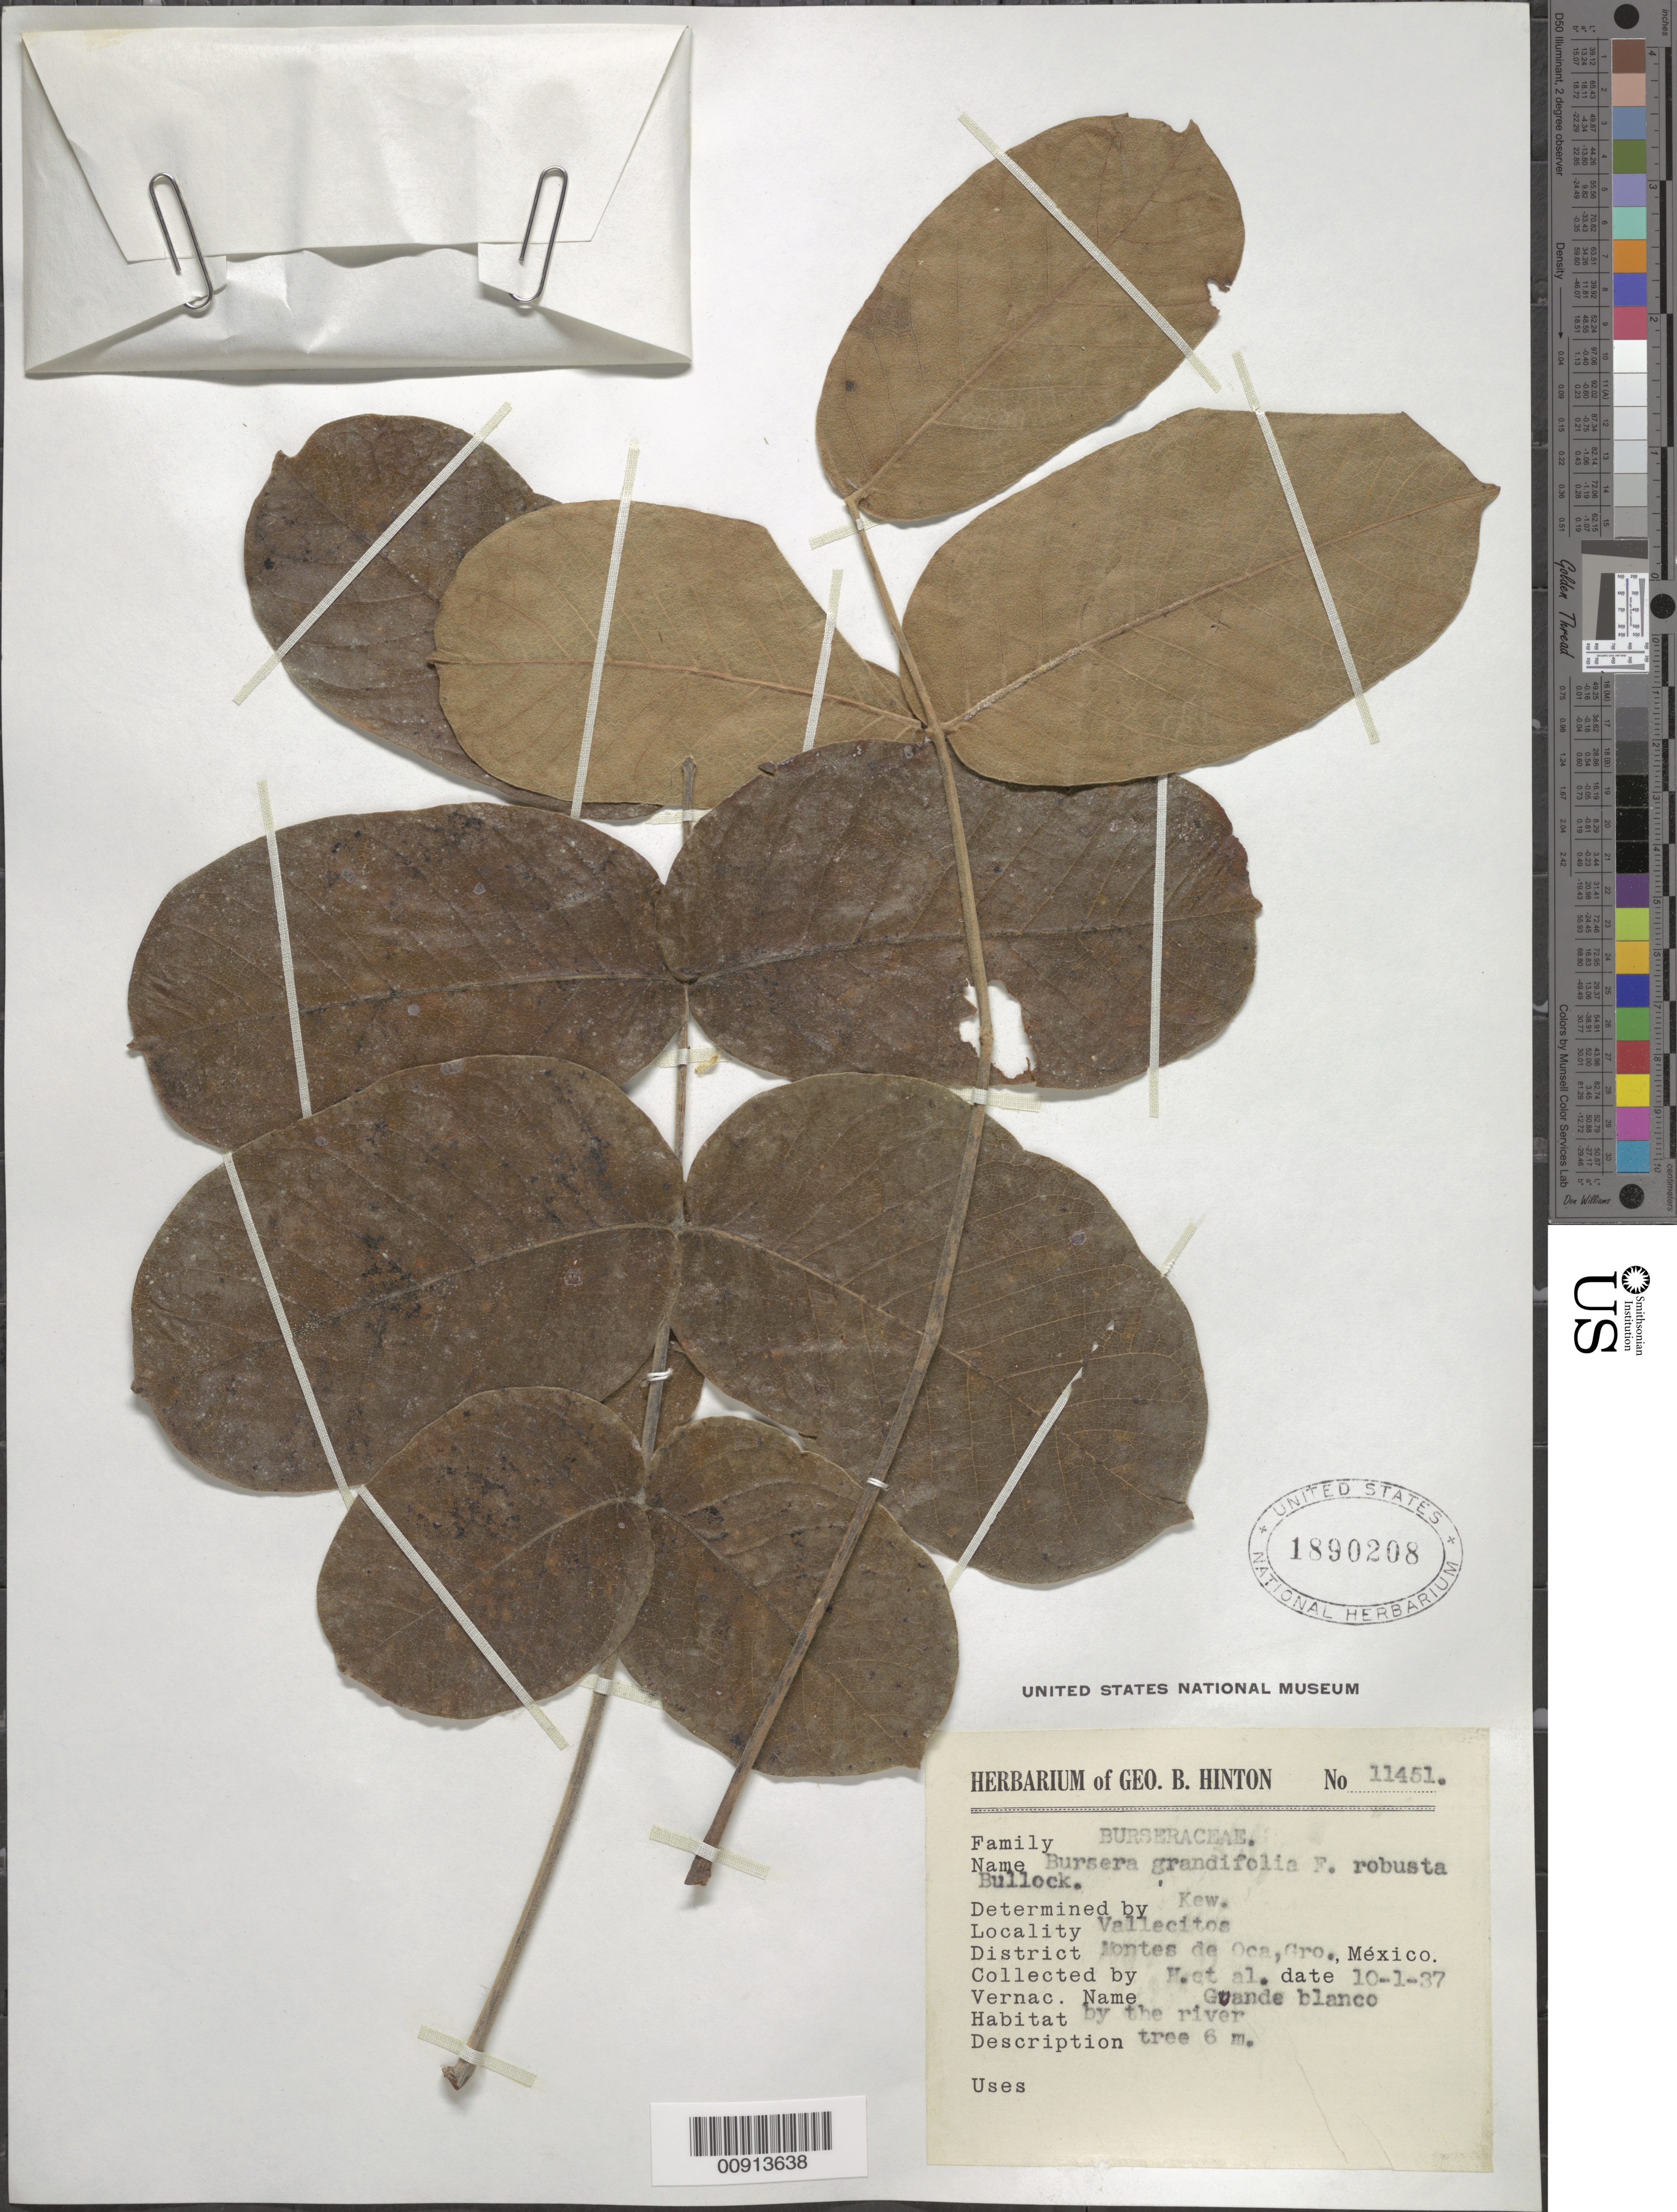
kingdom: Plantae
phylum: Tracheophyta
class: Magnoliopsida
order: Sapindales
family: Burseraceae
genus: Bursera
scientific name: Bursera grandifolia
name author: (Schltdl.) Engl.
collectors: G. B. Hinton & et al.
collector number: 11451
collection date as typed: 01 Oct 1937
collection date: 1937-10-01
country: Mexico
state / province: Guerrero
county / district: Montes de Oca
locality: Vallecitos, District Montes de Oca, Guerrero.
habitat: By the river.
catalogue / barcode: US 1890208